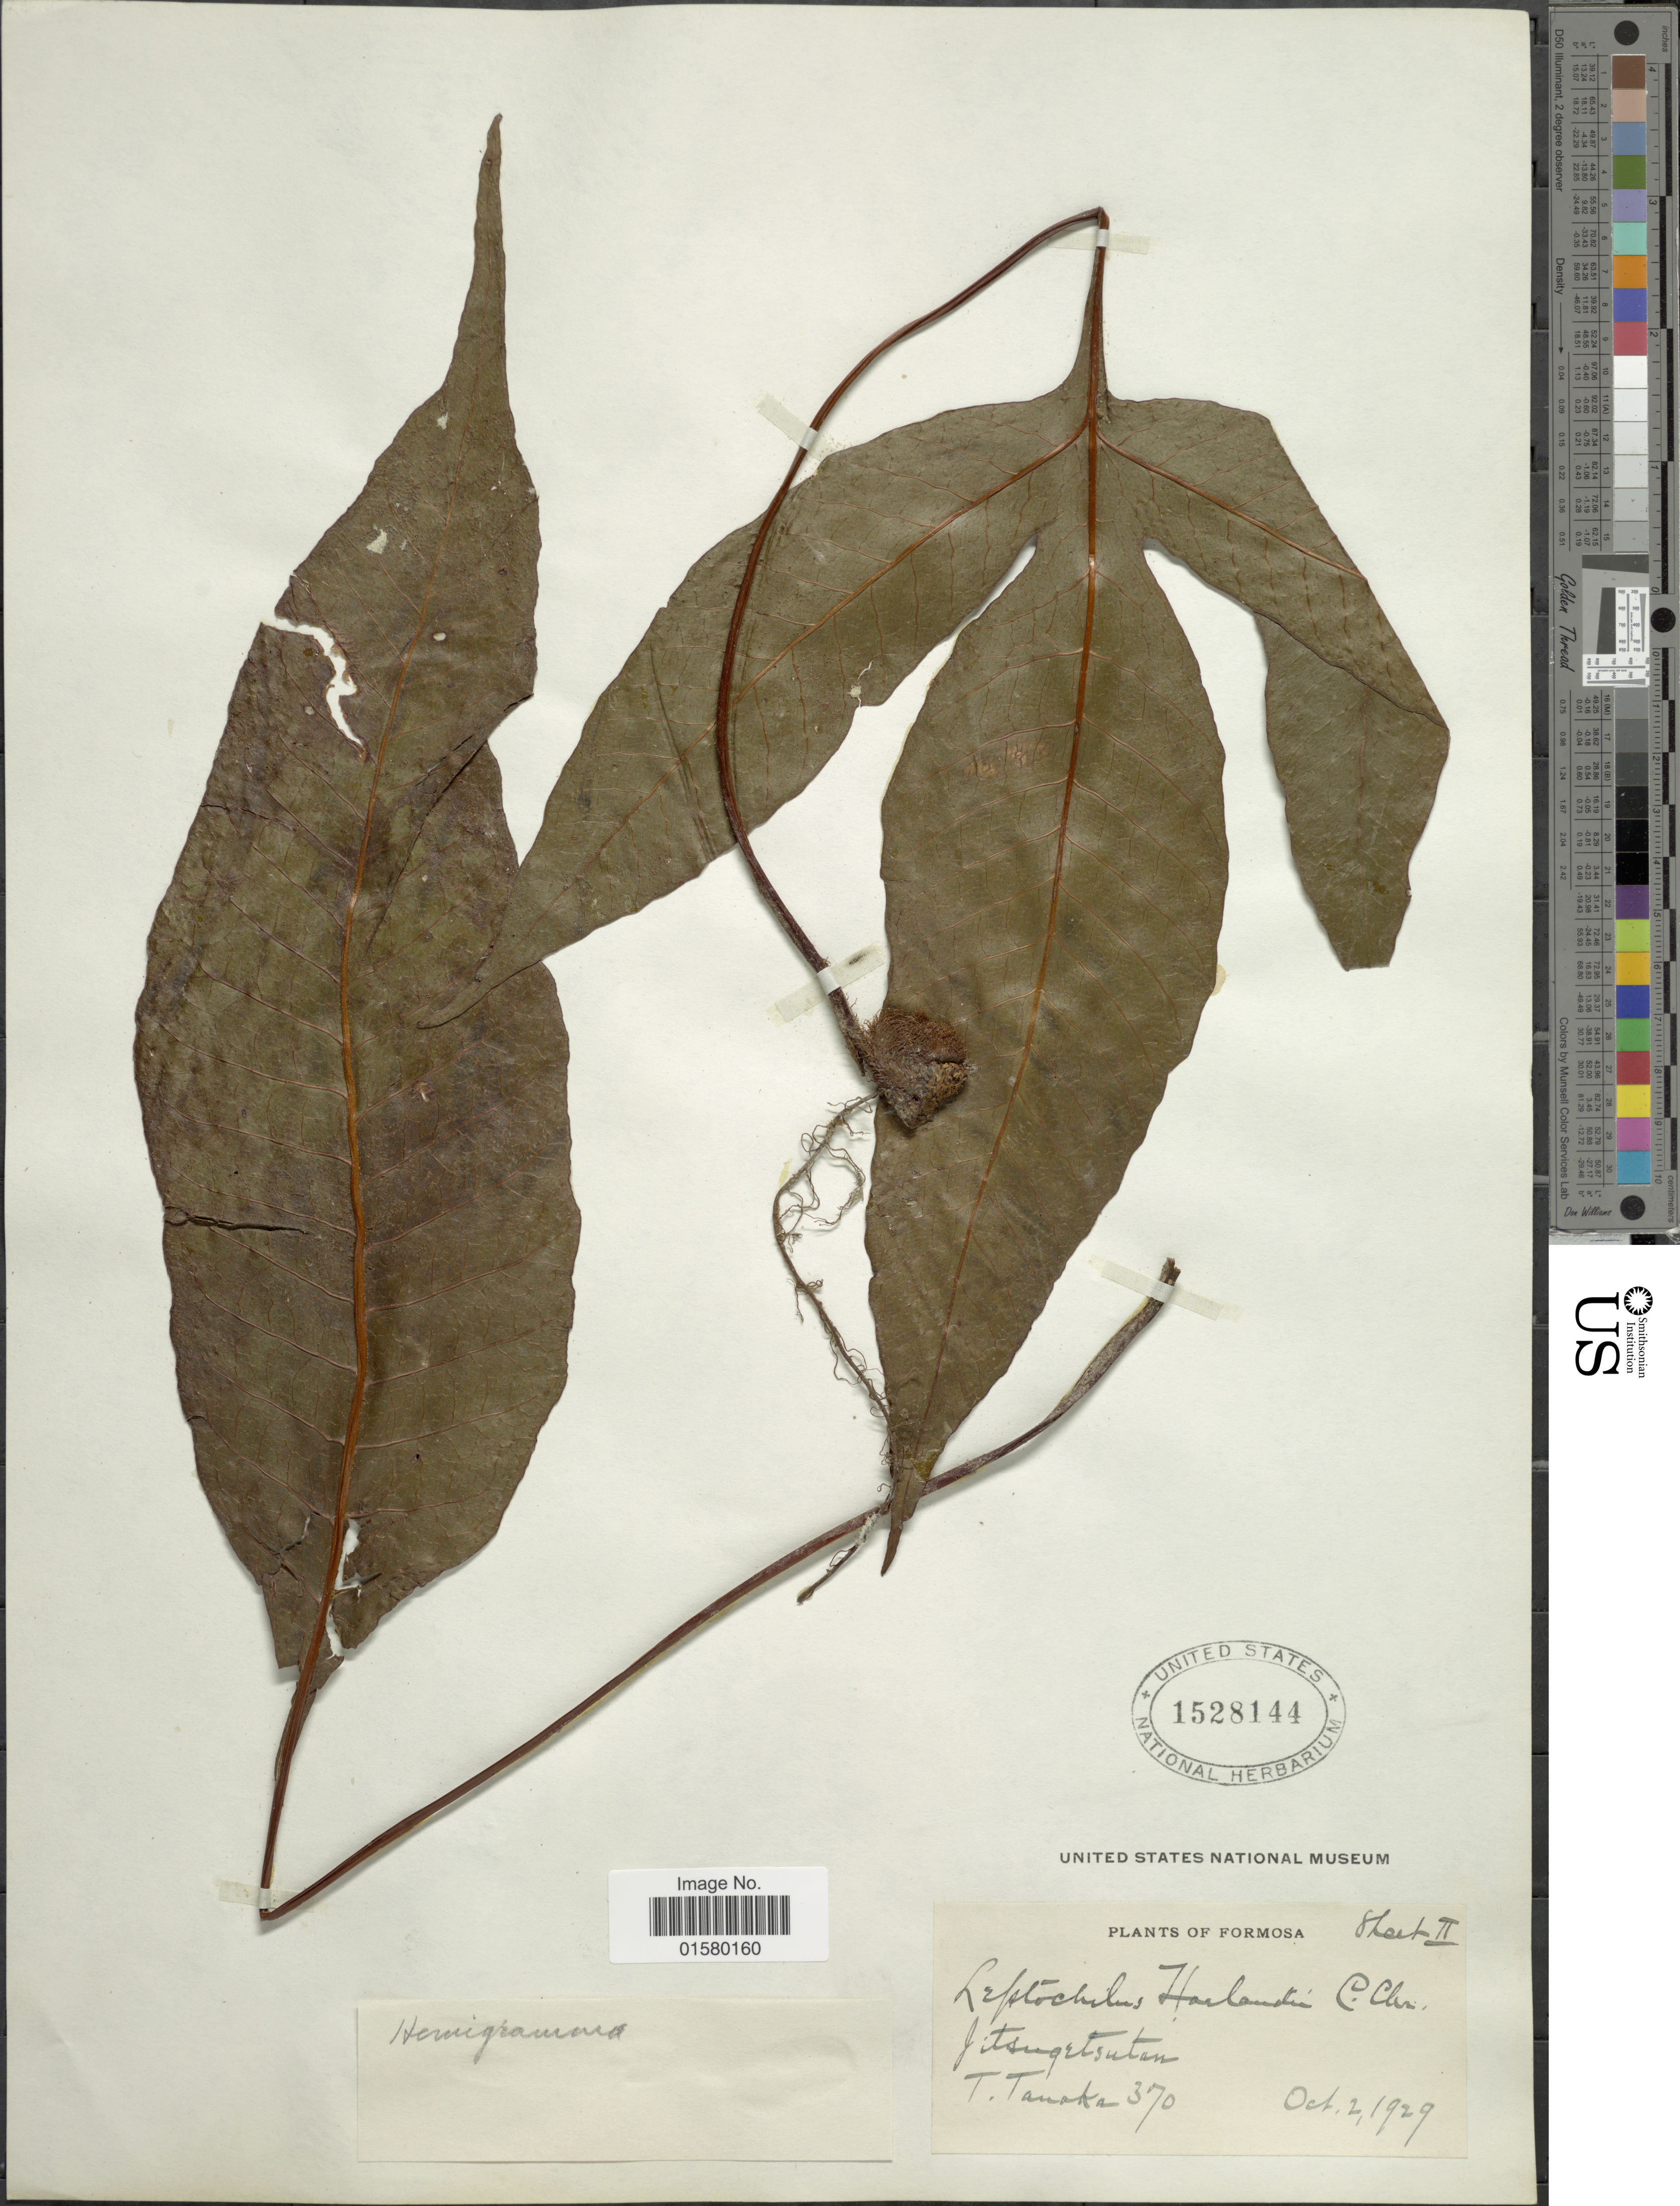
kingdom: Plantae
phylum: Tracheophyta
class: Polypodiopsida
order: Polypodiales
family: Tectariaceae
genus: Tectaria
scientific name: Tectaria decurrens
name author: (Presel.) Copel. in Elmer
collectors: T. Tanaka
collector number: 370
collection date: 1929-10-02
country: Taiwan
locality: Formosa, Jitsugetsutan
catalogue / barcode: US 1528144